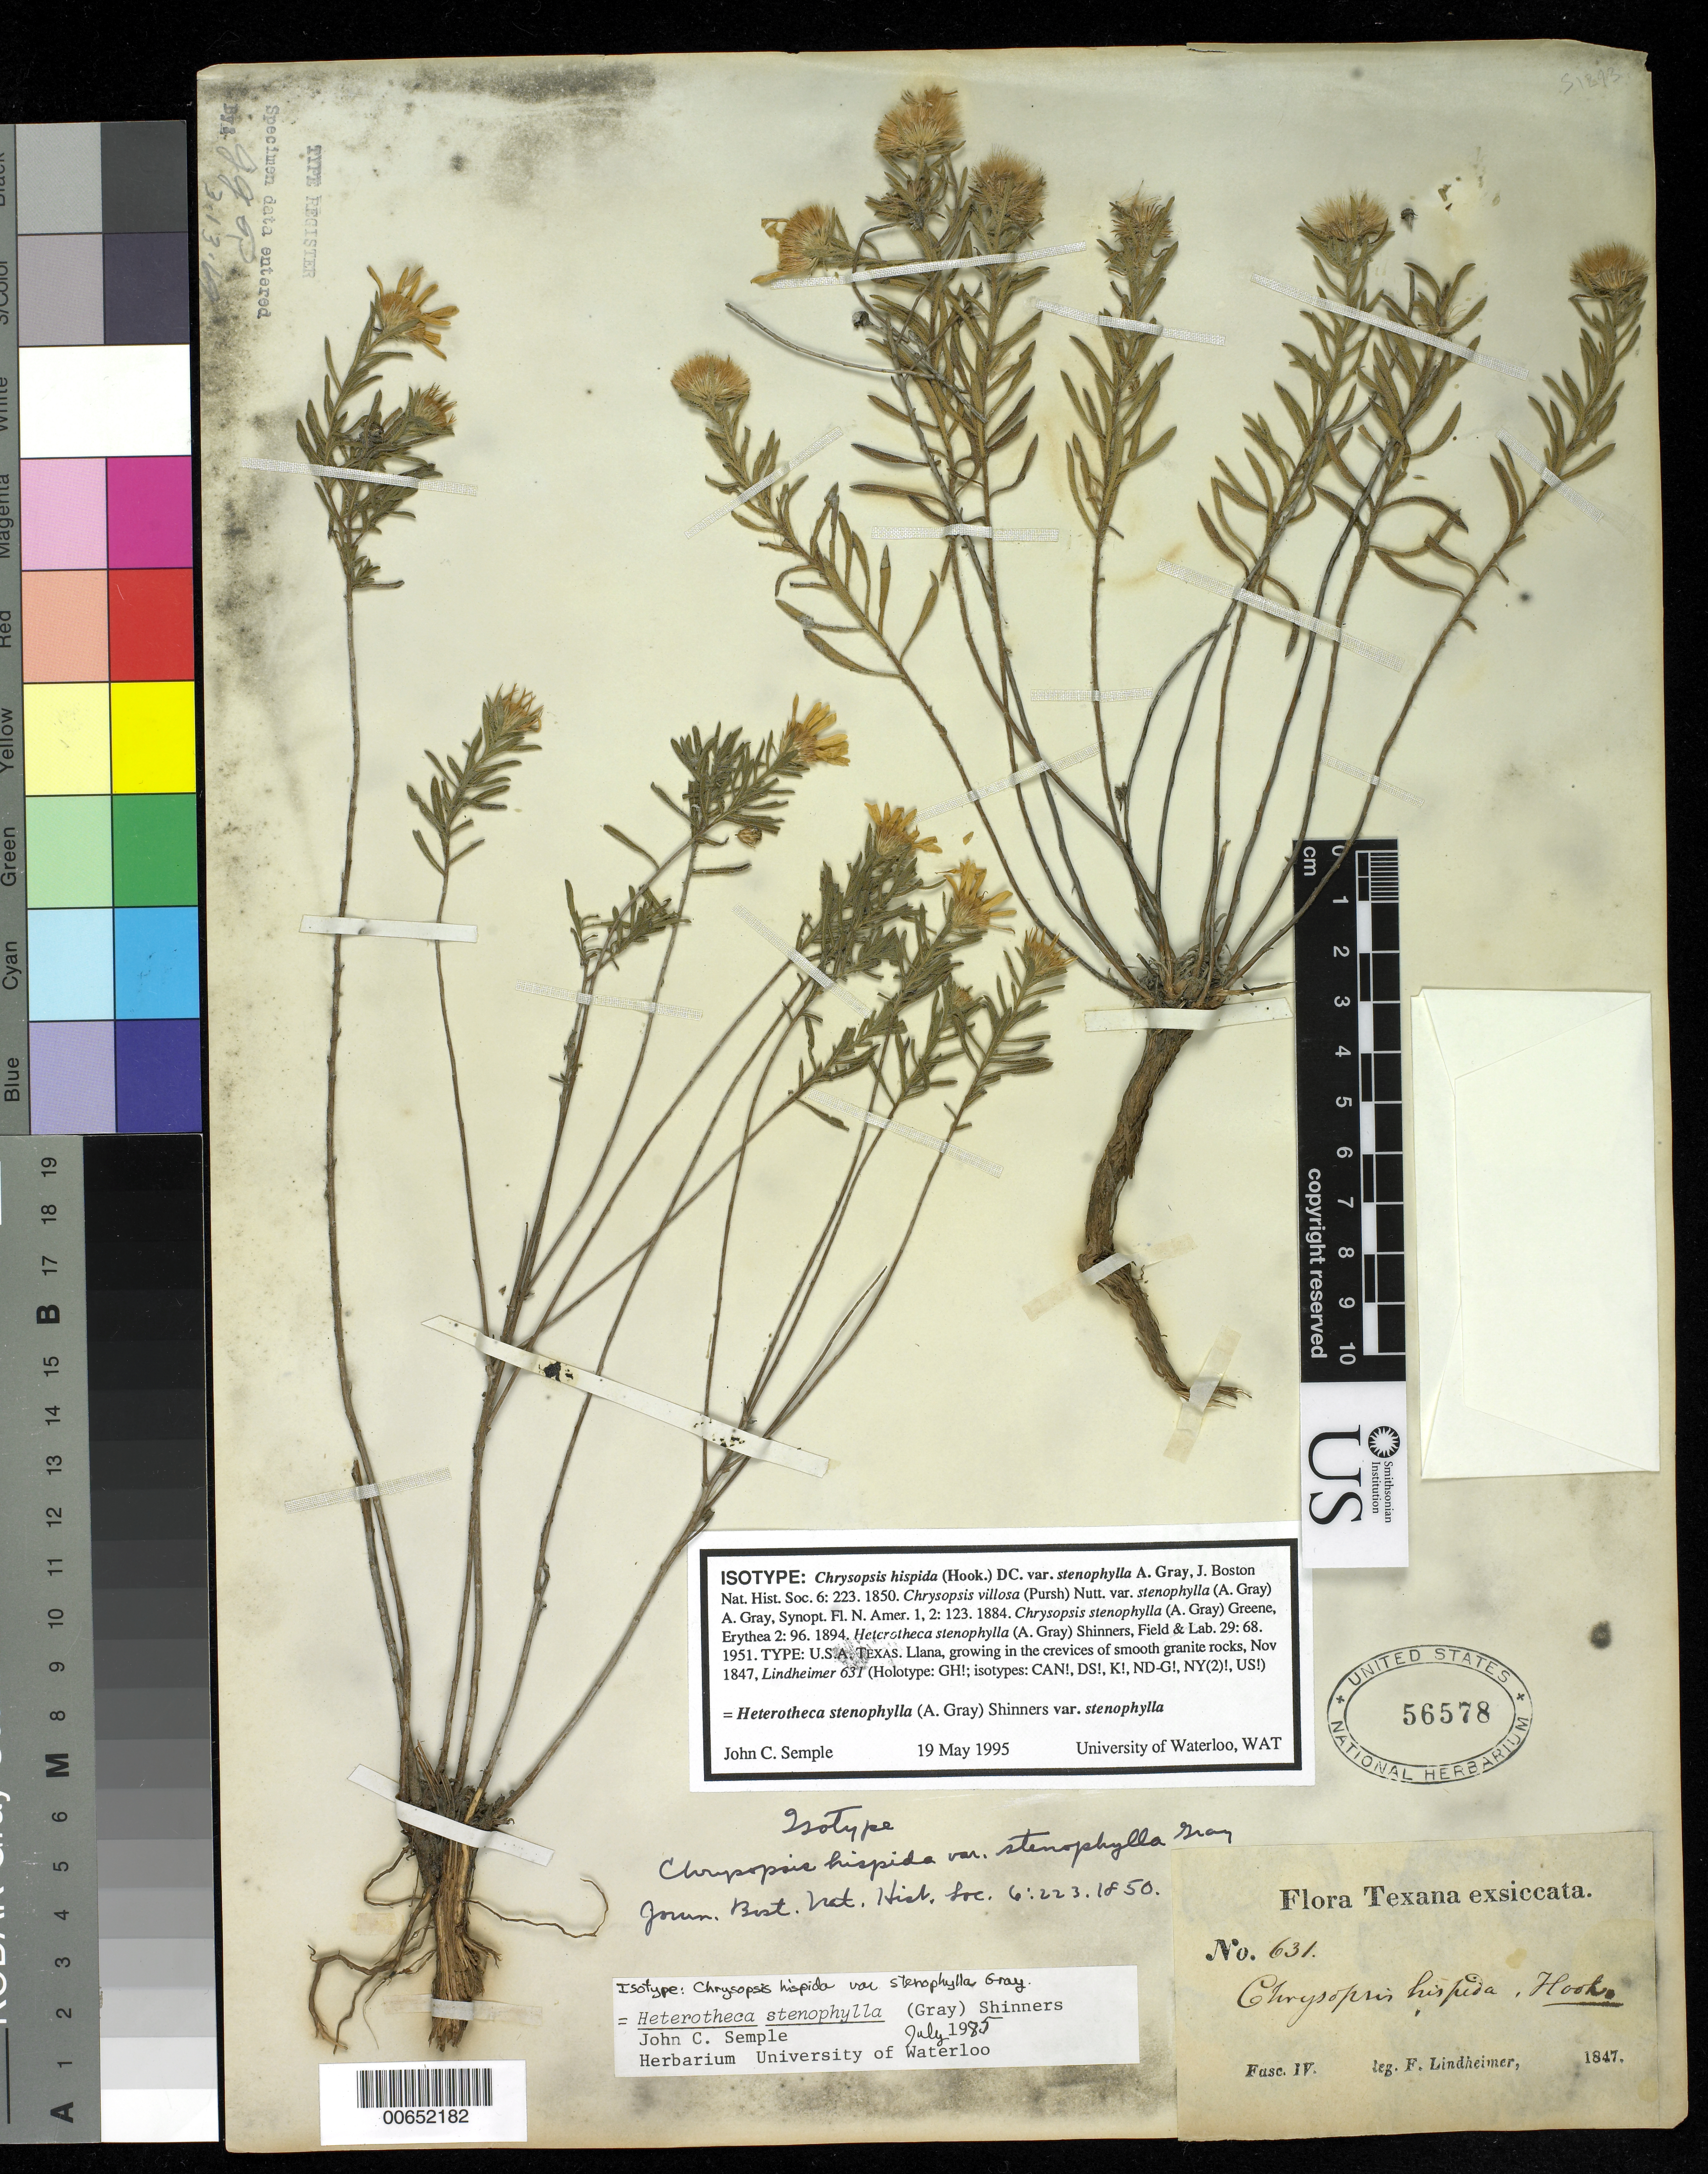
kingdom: Plantae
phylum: Tracheophyta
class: Magnoliopsida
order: Asterales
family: Asteraceae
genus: Chrysopsis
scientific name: Chrysopsis hispida var. stenophylla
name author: A. Gray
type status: Isotype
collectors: F. J. Lindheimer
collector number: IV 631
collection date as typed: Nov 1847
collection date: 1847-11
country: United States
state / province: Texas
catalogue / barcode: US 56578